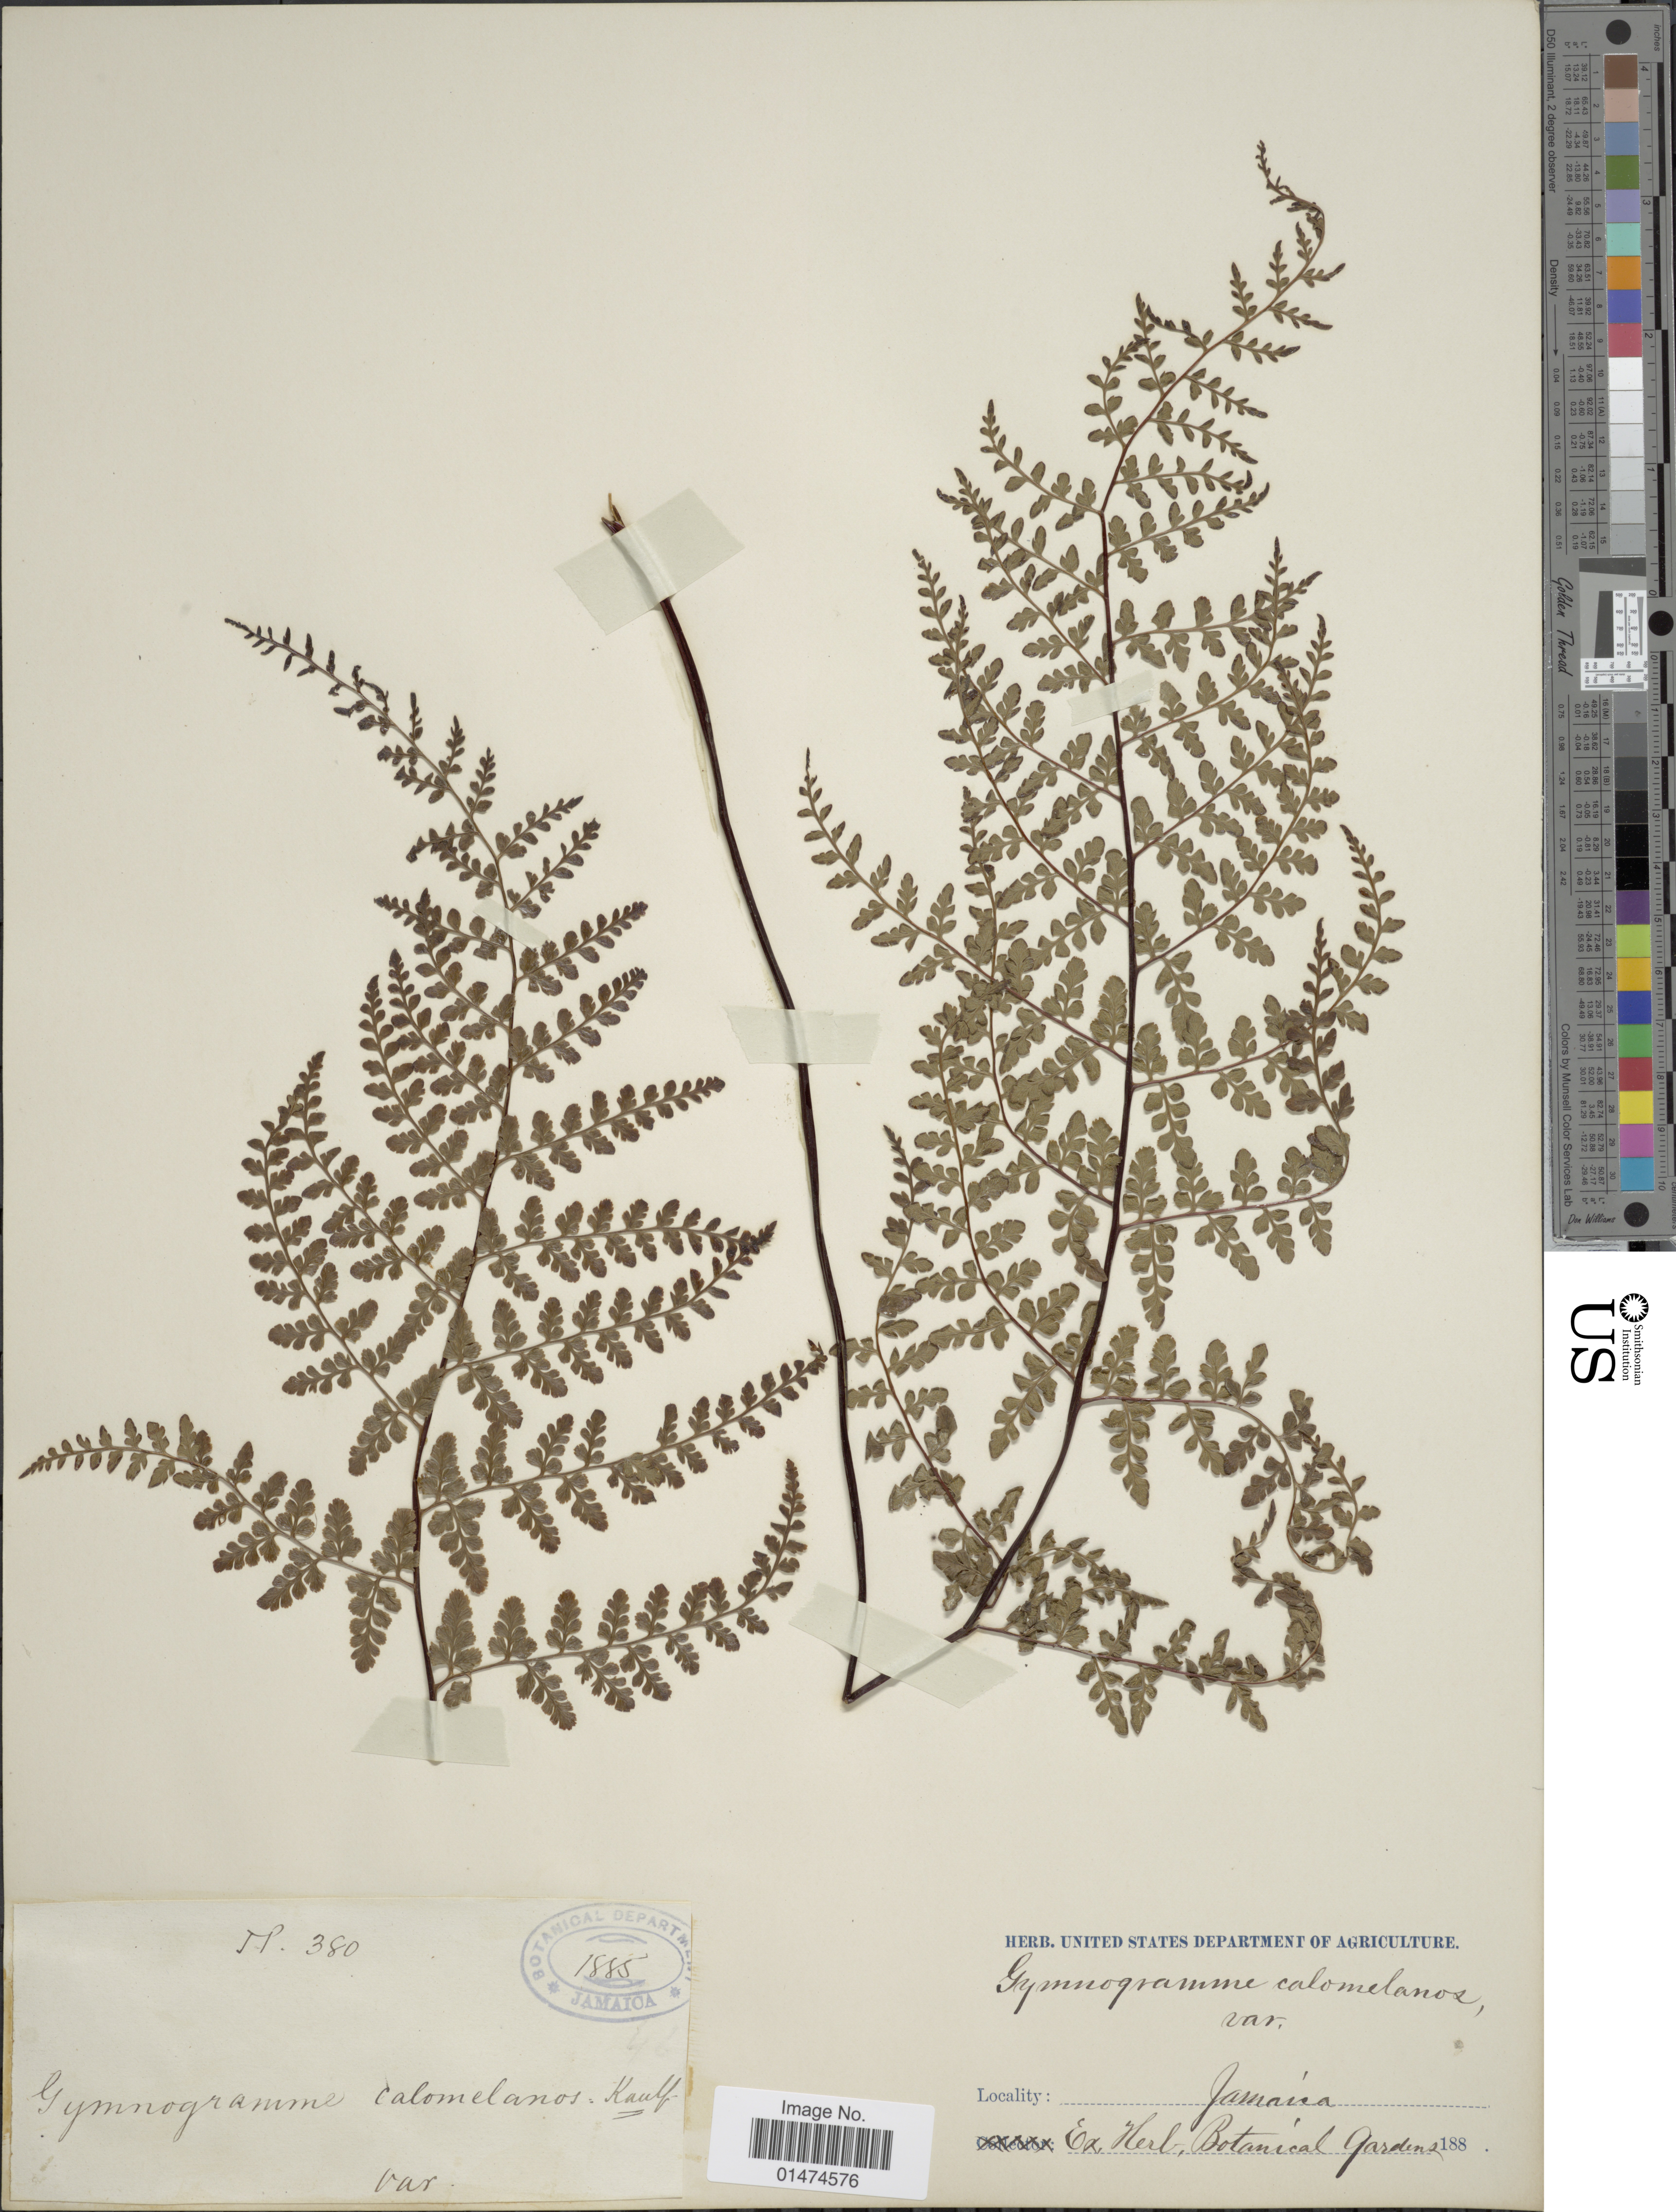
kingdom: Plantae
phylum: Tracheophyta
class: Polypodiopsida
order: Polypodiales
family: Pteridaceae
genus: Pityrogramma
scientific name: Pityrogramma triangulata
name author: (Jenman) Maxon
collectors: J.P.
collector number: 380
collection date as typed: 188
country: Jamaica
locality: Jamaica.